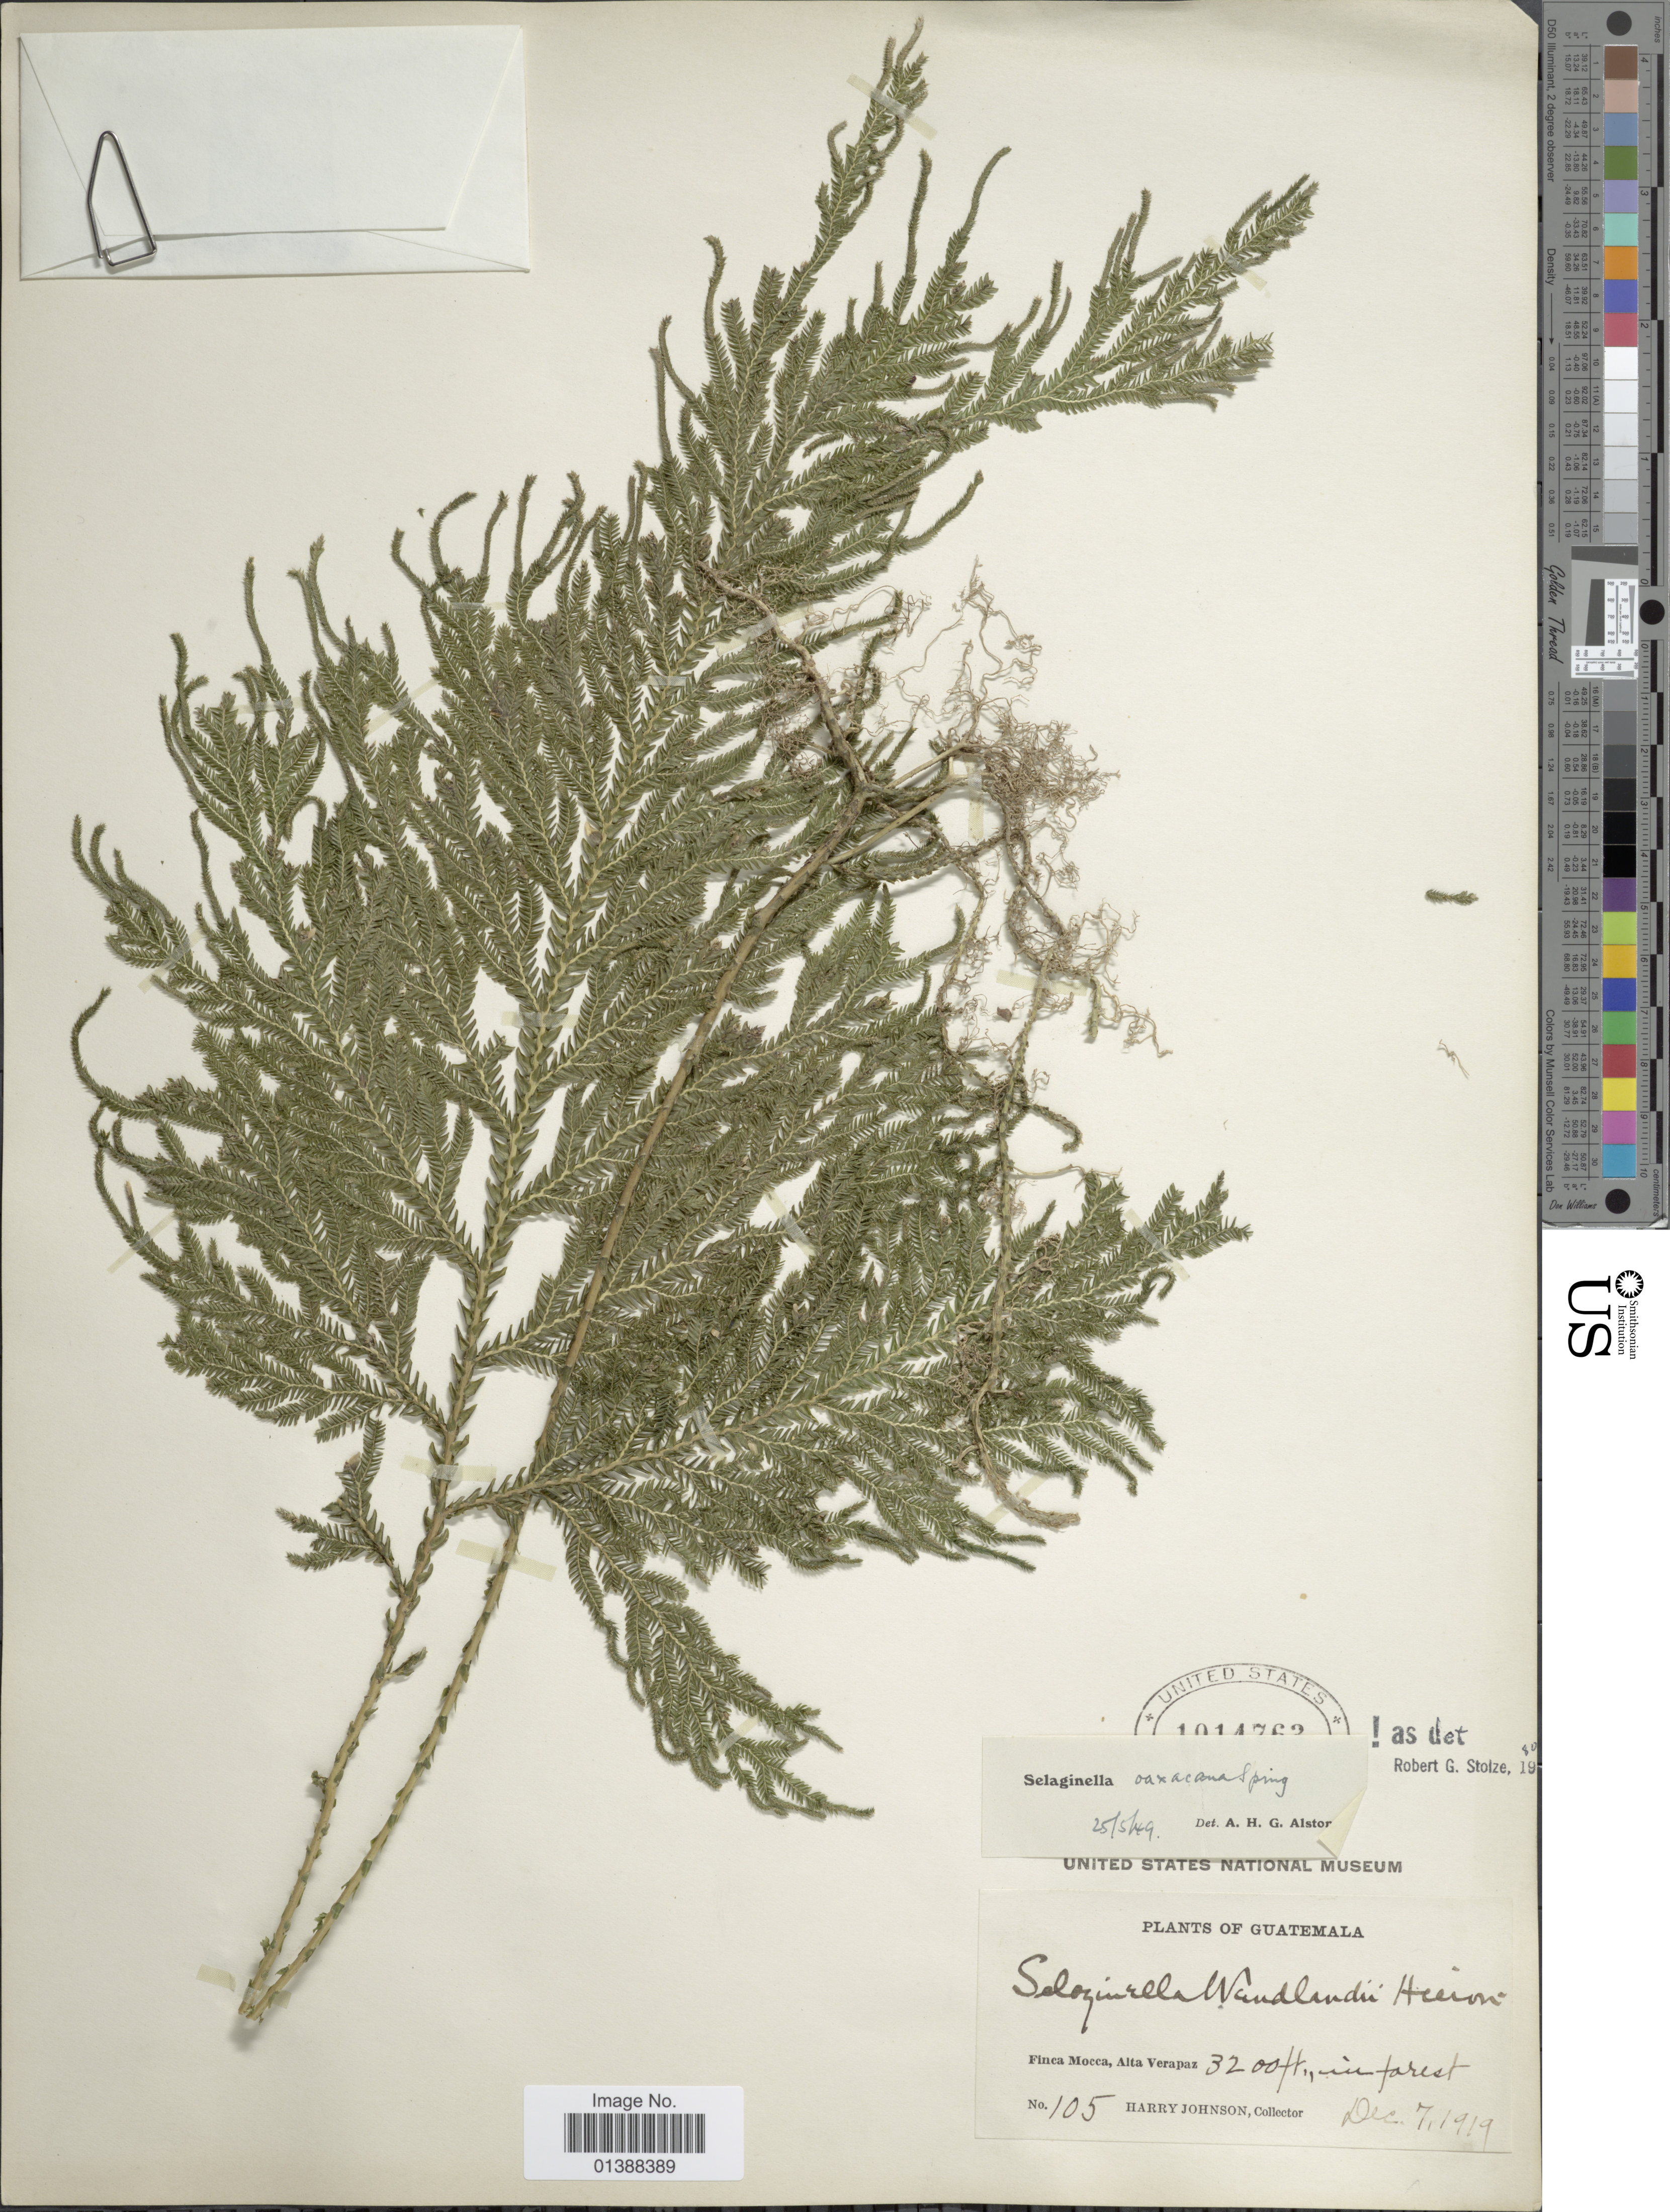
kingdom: Plantae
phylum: Tracheophyta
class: Lycopodiopsida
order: Selaginellales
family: Selaginellaceae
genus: Selaginella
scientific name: Selaginella oaxacana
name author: Spring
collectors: H. Johnson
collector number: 105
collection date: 1919-12-07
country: Guatemala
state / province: Alta Verapaz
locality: Finca Mocca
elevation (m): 975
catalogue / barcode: US 1014762